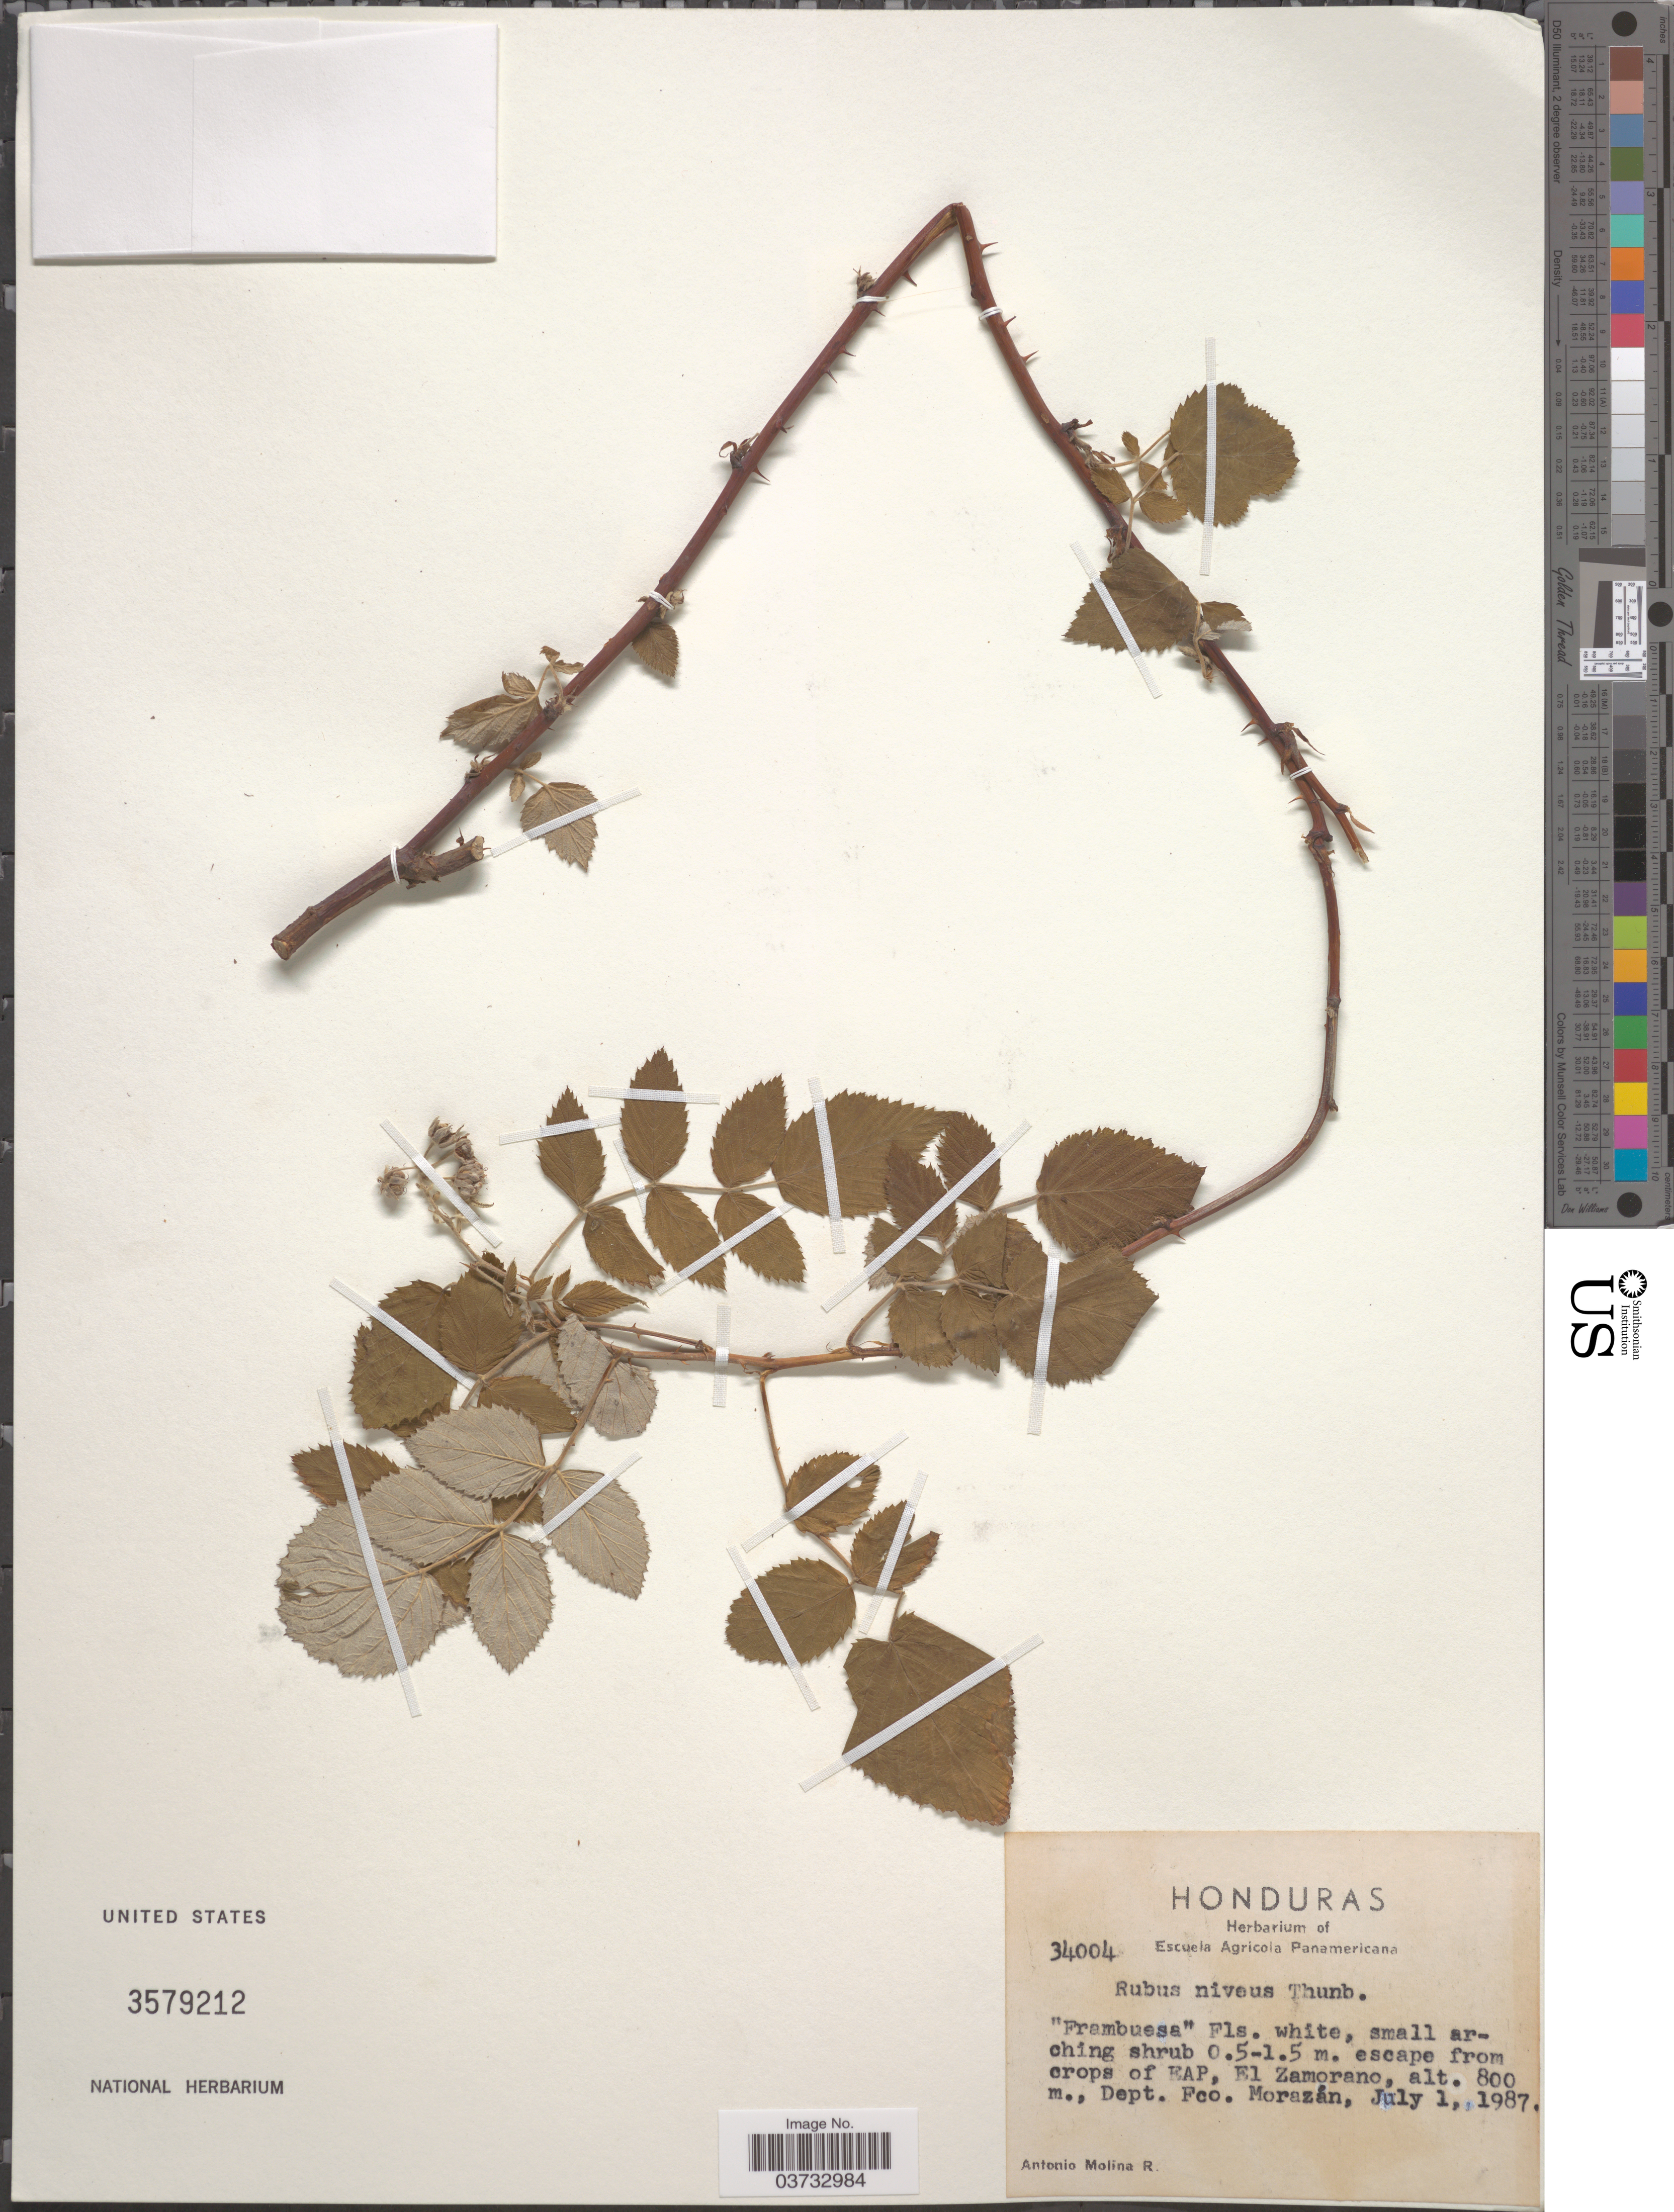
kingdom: Plantae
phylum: Tracheophyta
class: Magnoliopsida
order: Rosales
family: Rosaceae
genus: Rubus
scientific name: Rubus niveus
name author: Thunb.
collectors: A. Molina R.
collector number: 34004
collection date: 1987-07-01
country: Honduras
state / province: Fco. Morazán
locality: El Zamorano, Dept. Fco. Morazán.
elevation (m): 800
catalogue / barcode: US 3579212